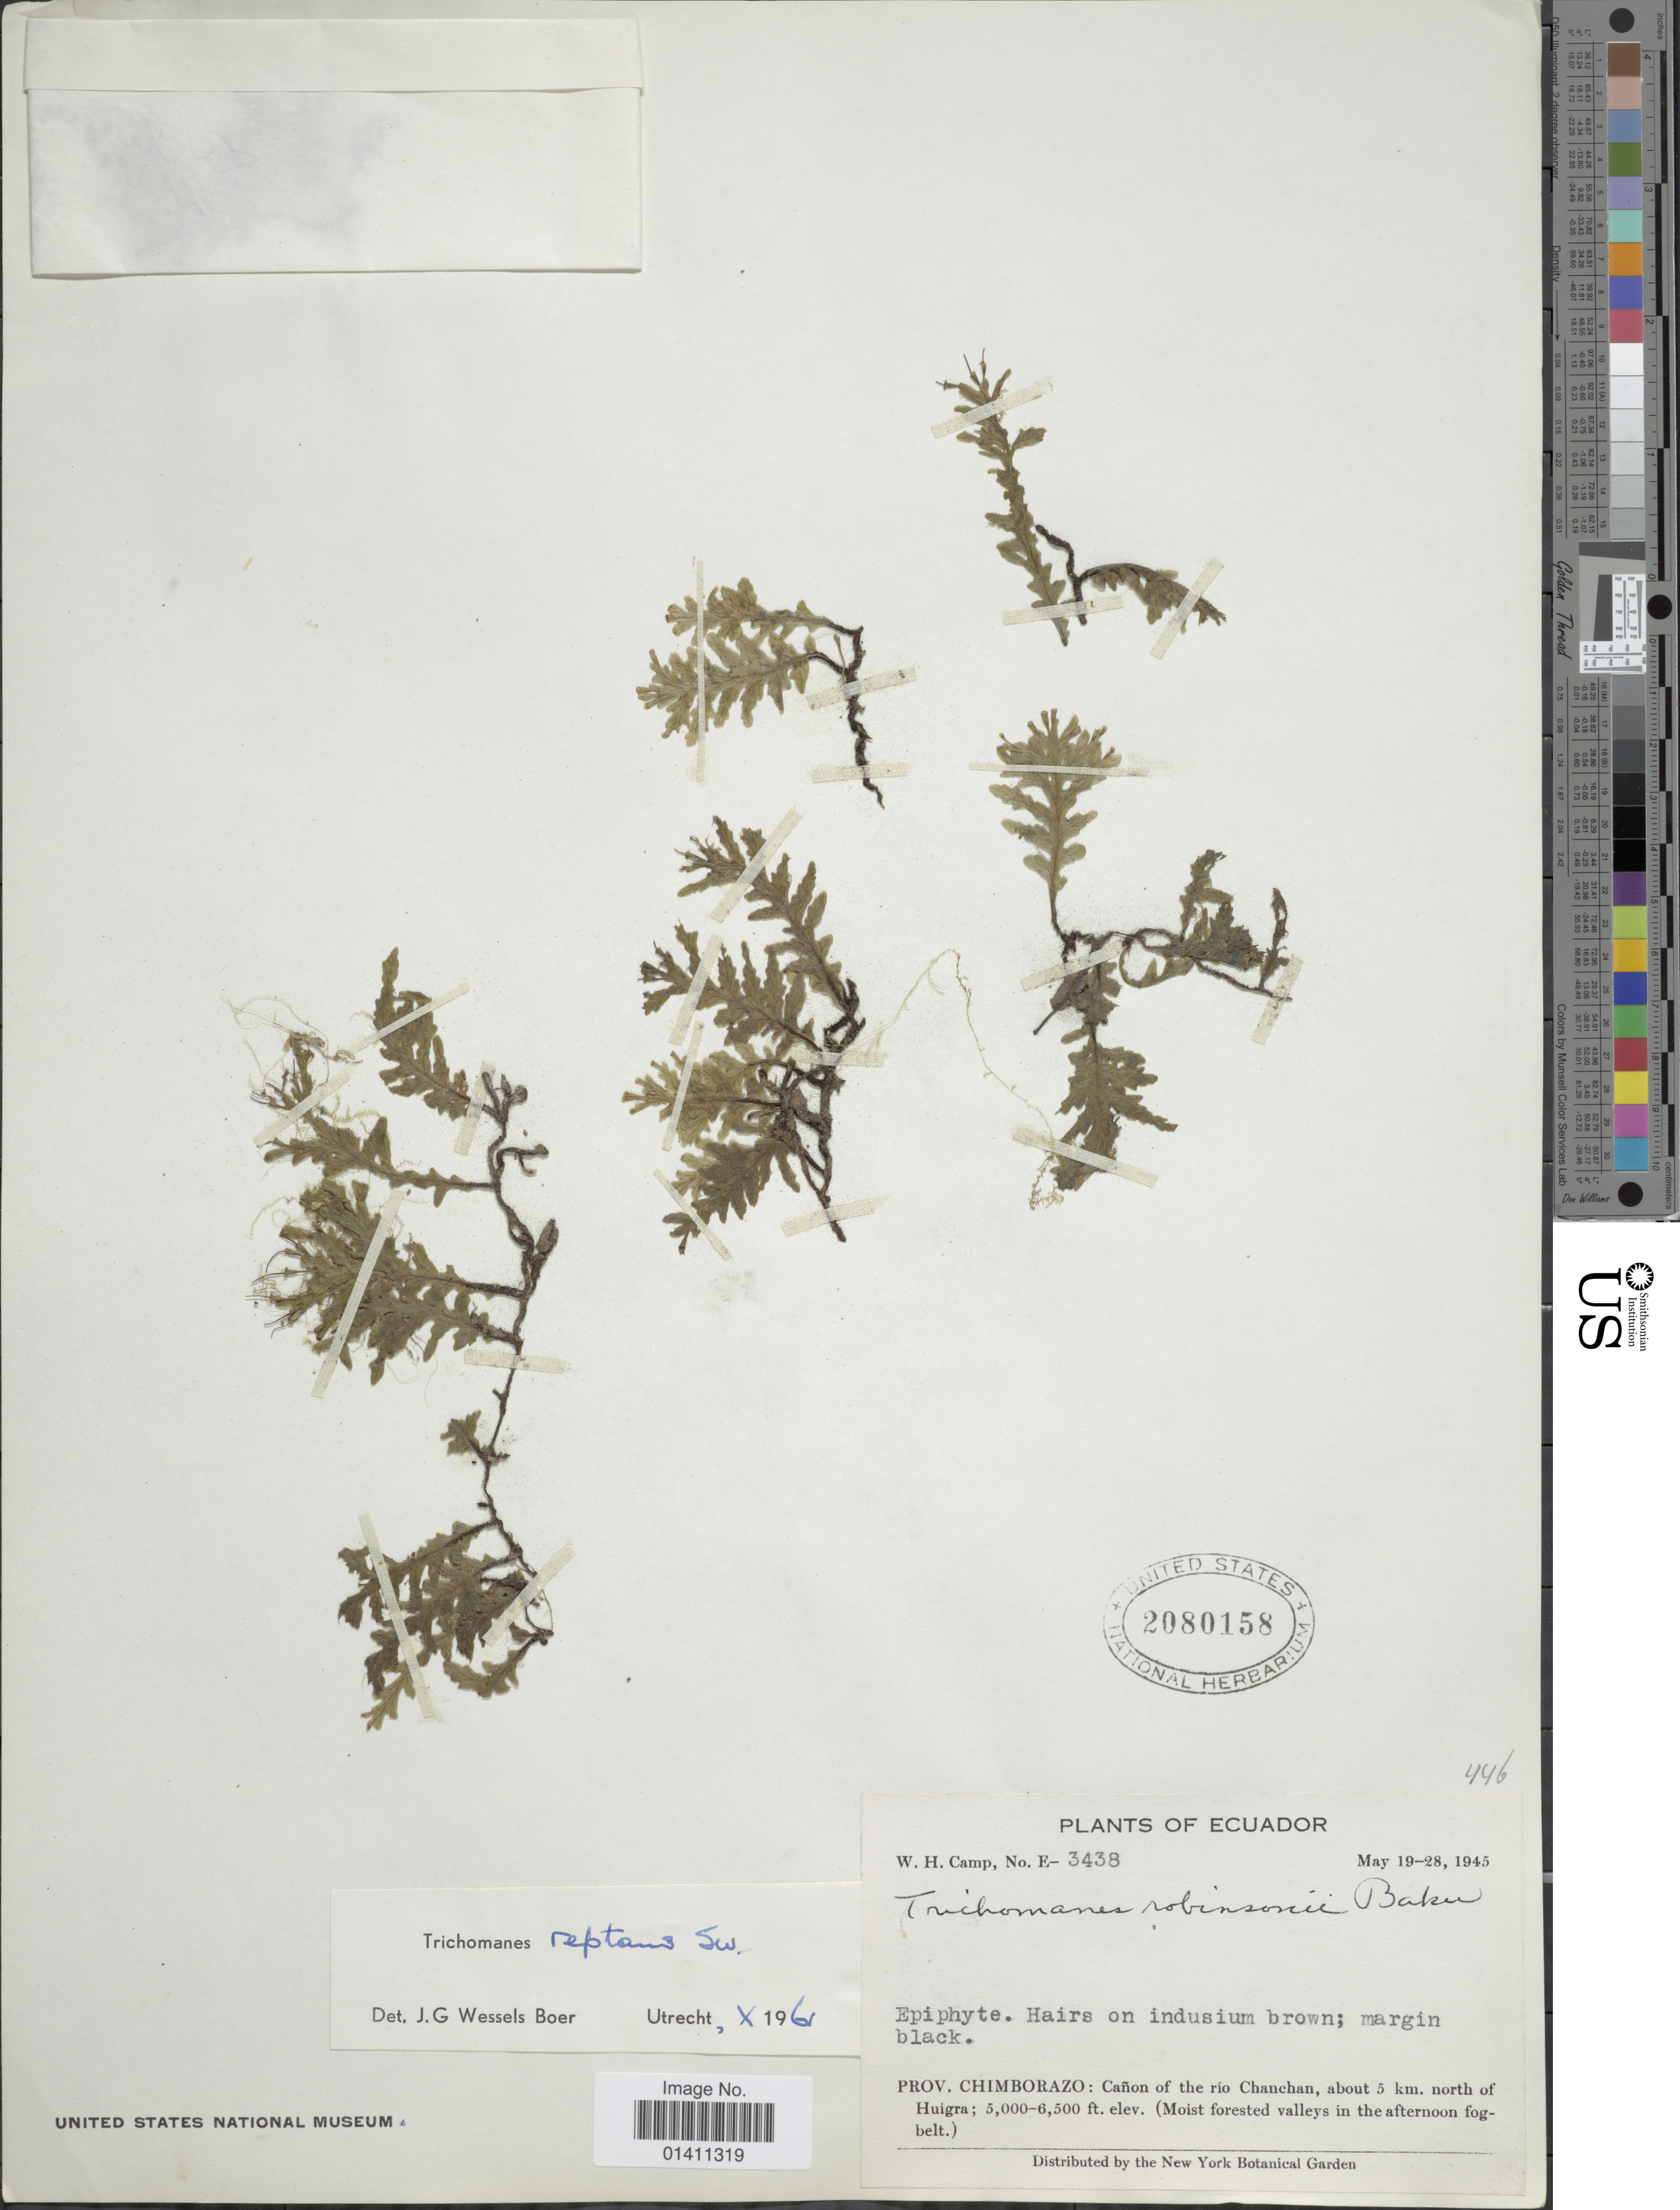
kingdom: Plantae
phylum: Tracheophyta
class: Polypodiopsida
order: Hymenophyllales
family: Hymenophyllaceae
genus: Didymoglossum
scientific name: Didymoglossum reptans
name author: (Sw.) C. Presl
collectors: W. H. Camp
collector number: E-3438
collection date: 1945-05-19/1945-05-28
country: Ecuador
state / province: Chimborazo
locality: Canon of the rio Chanchan, anout 5 km. north of Huigra.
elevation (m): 1524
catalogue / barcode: US 2080158